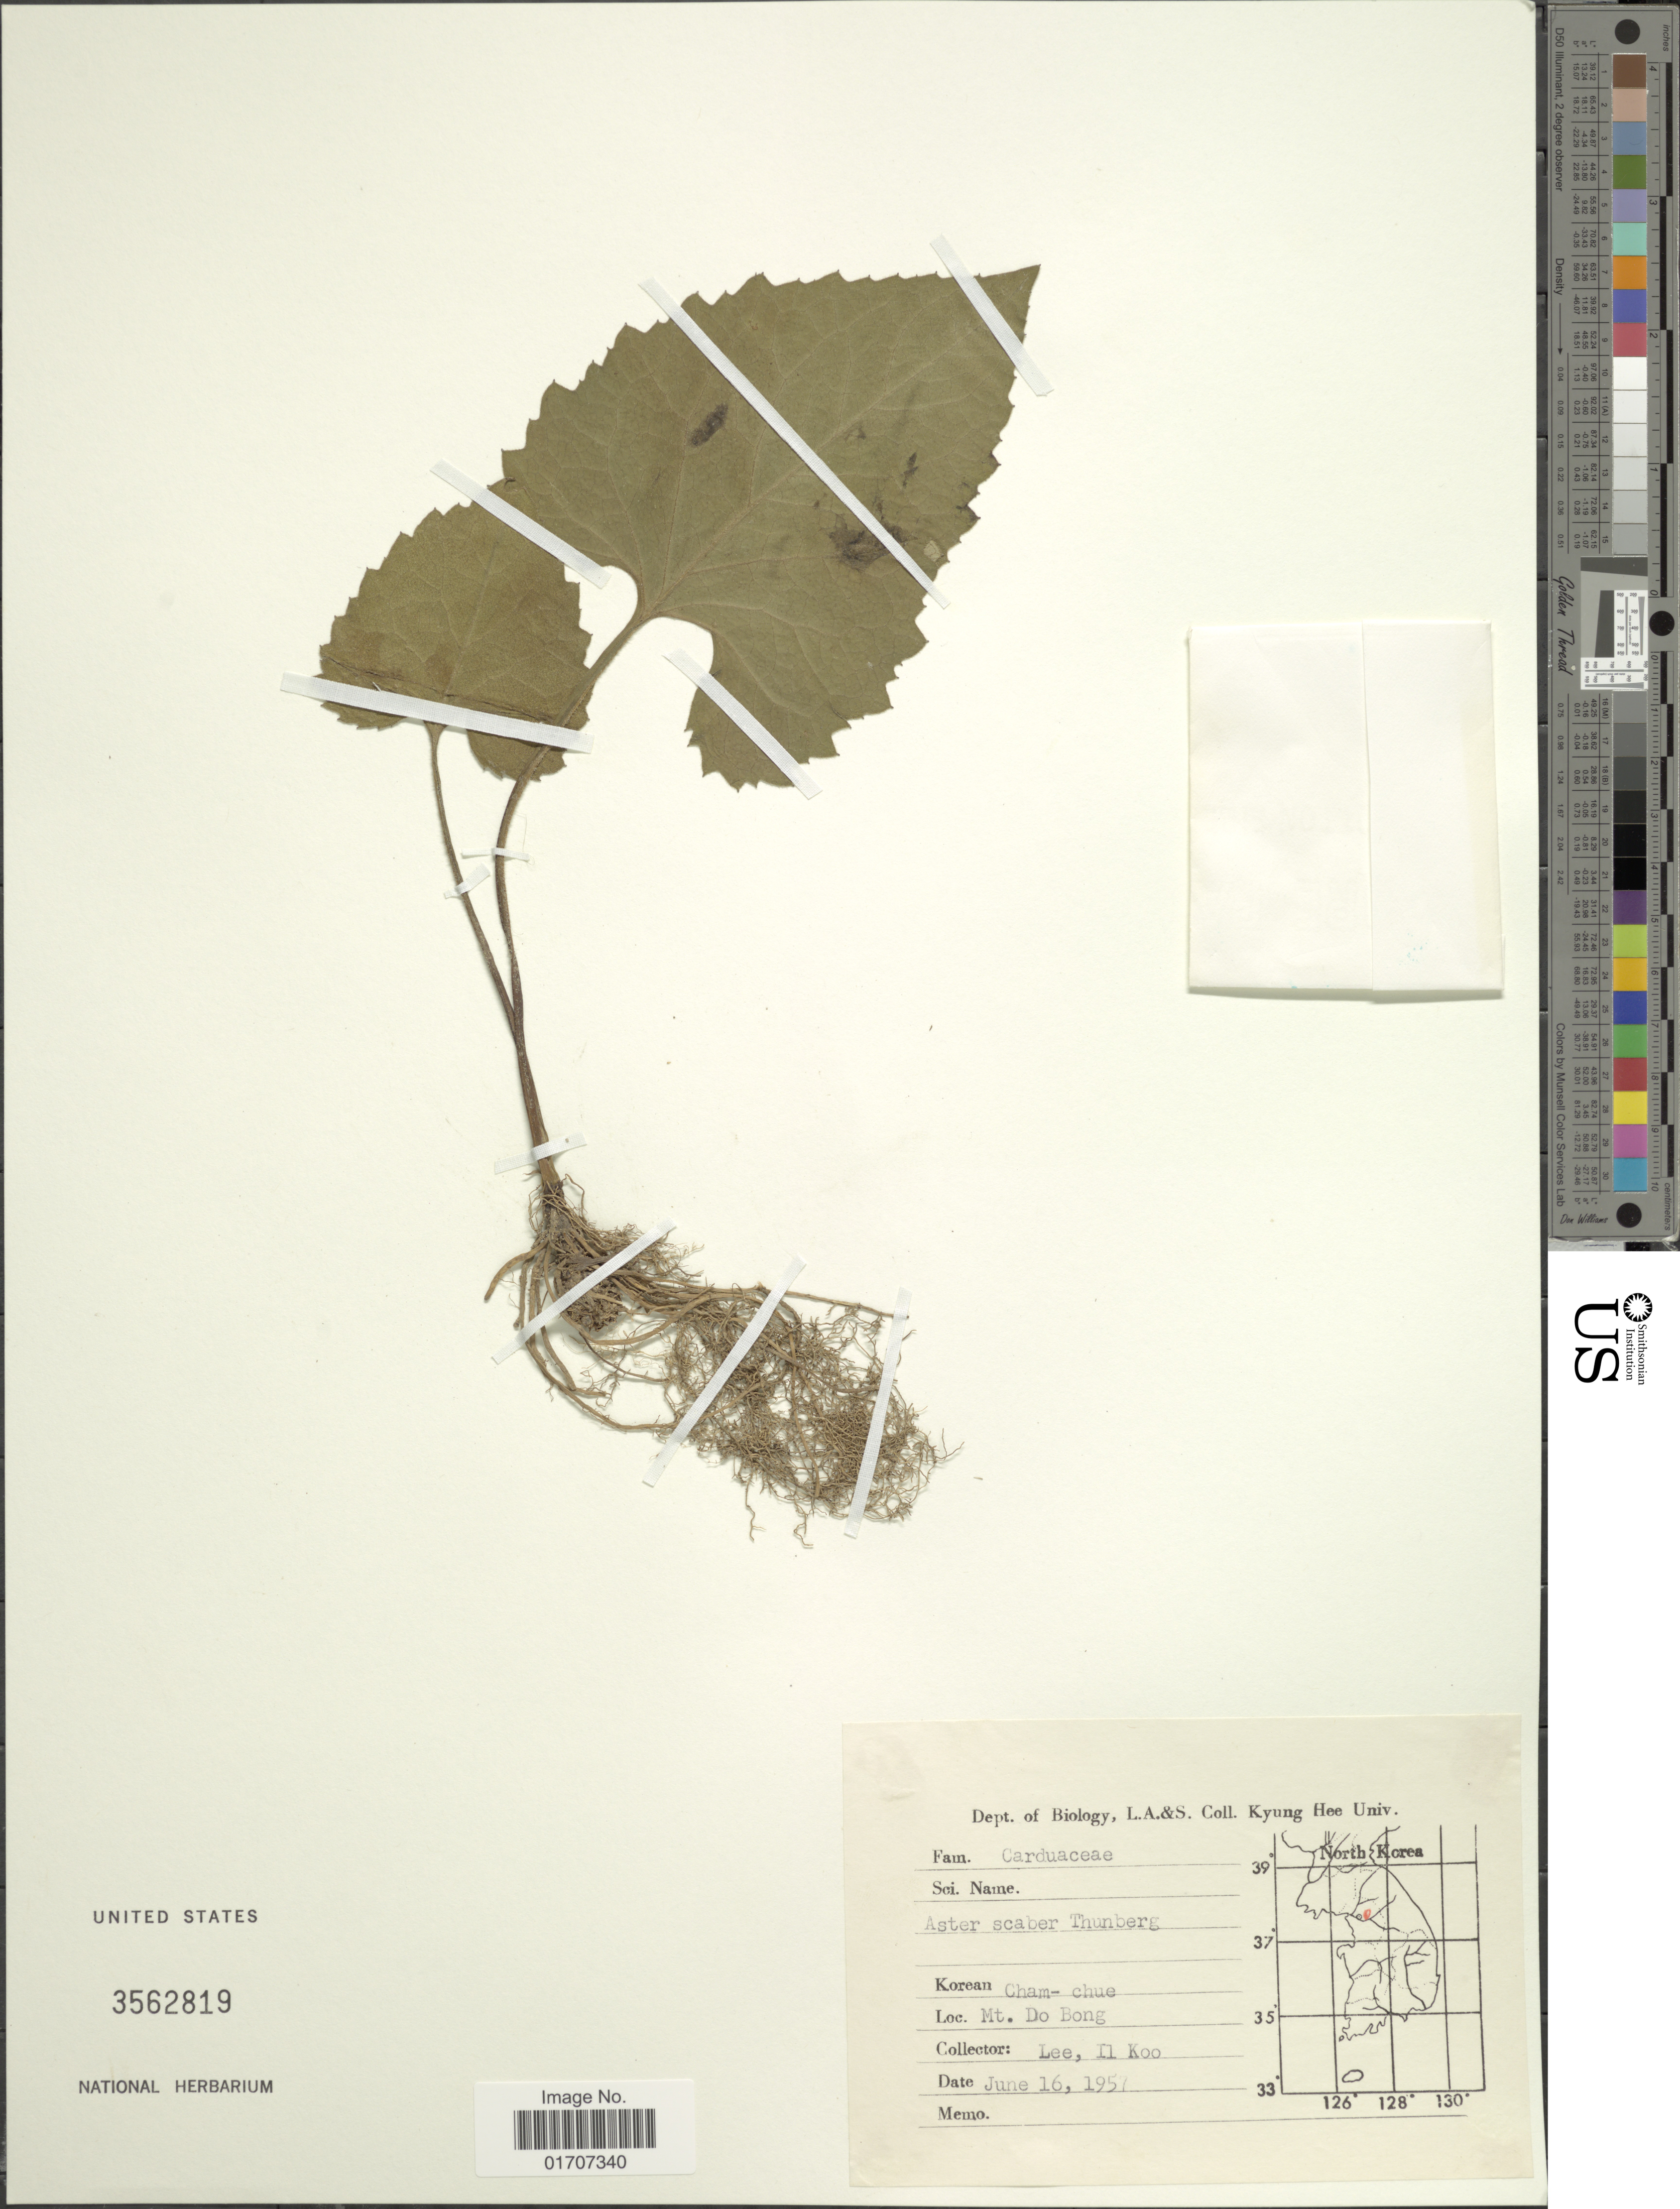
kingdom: Plantae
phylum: Tracheophyta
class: Magnoliopsida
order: Asterales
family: Asteraceae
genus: Doellingeria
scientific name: Doellingeria scabra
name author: (Thunb.) Nees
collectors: I. Lee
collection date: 1957-06-16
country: South Korea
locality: Mt. Do Bong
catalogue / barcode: US 3562819